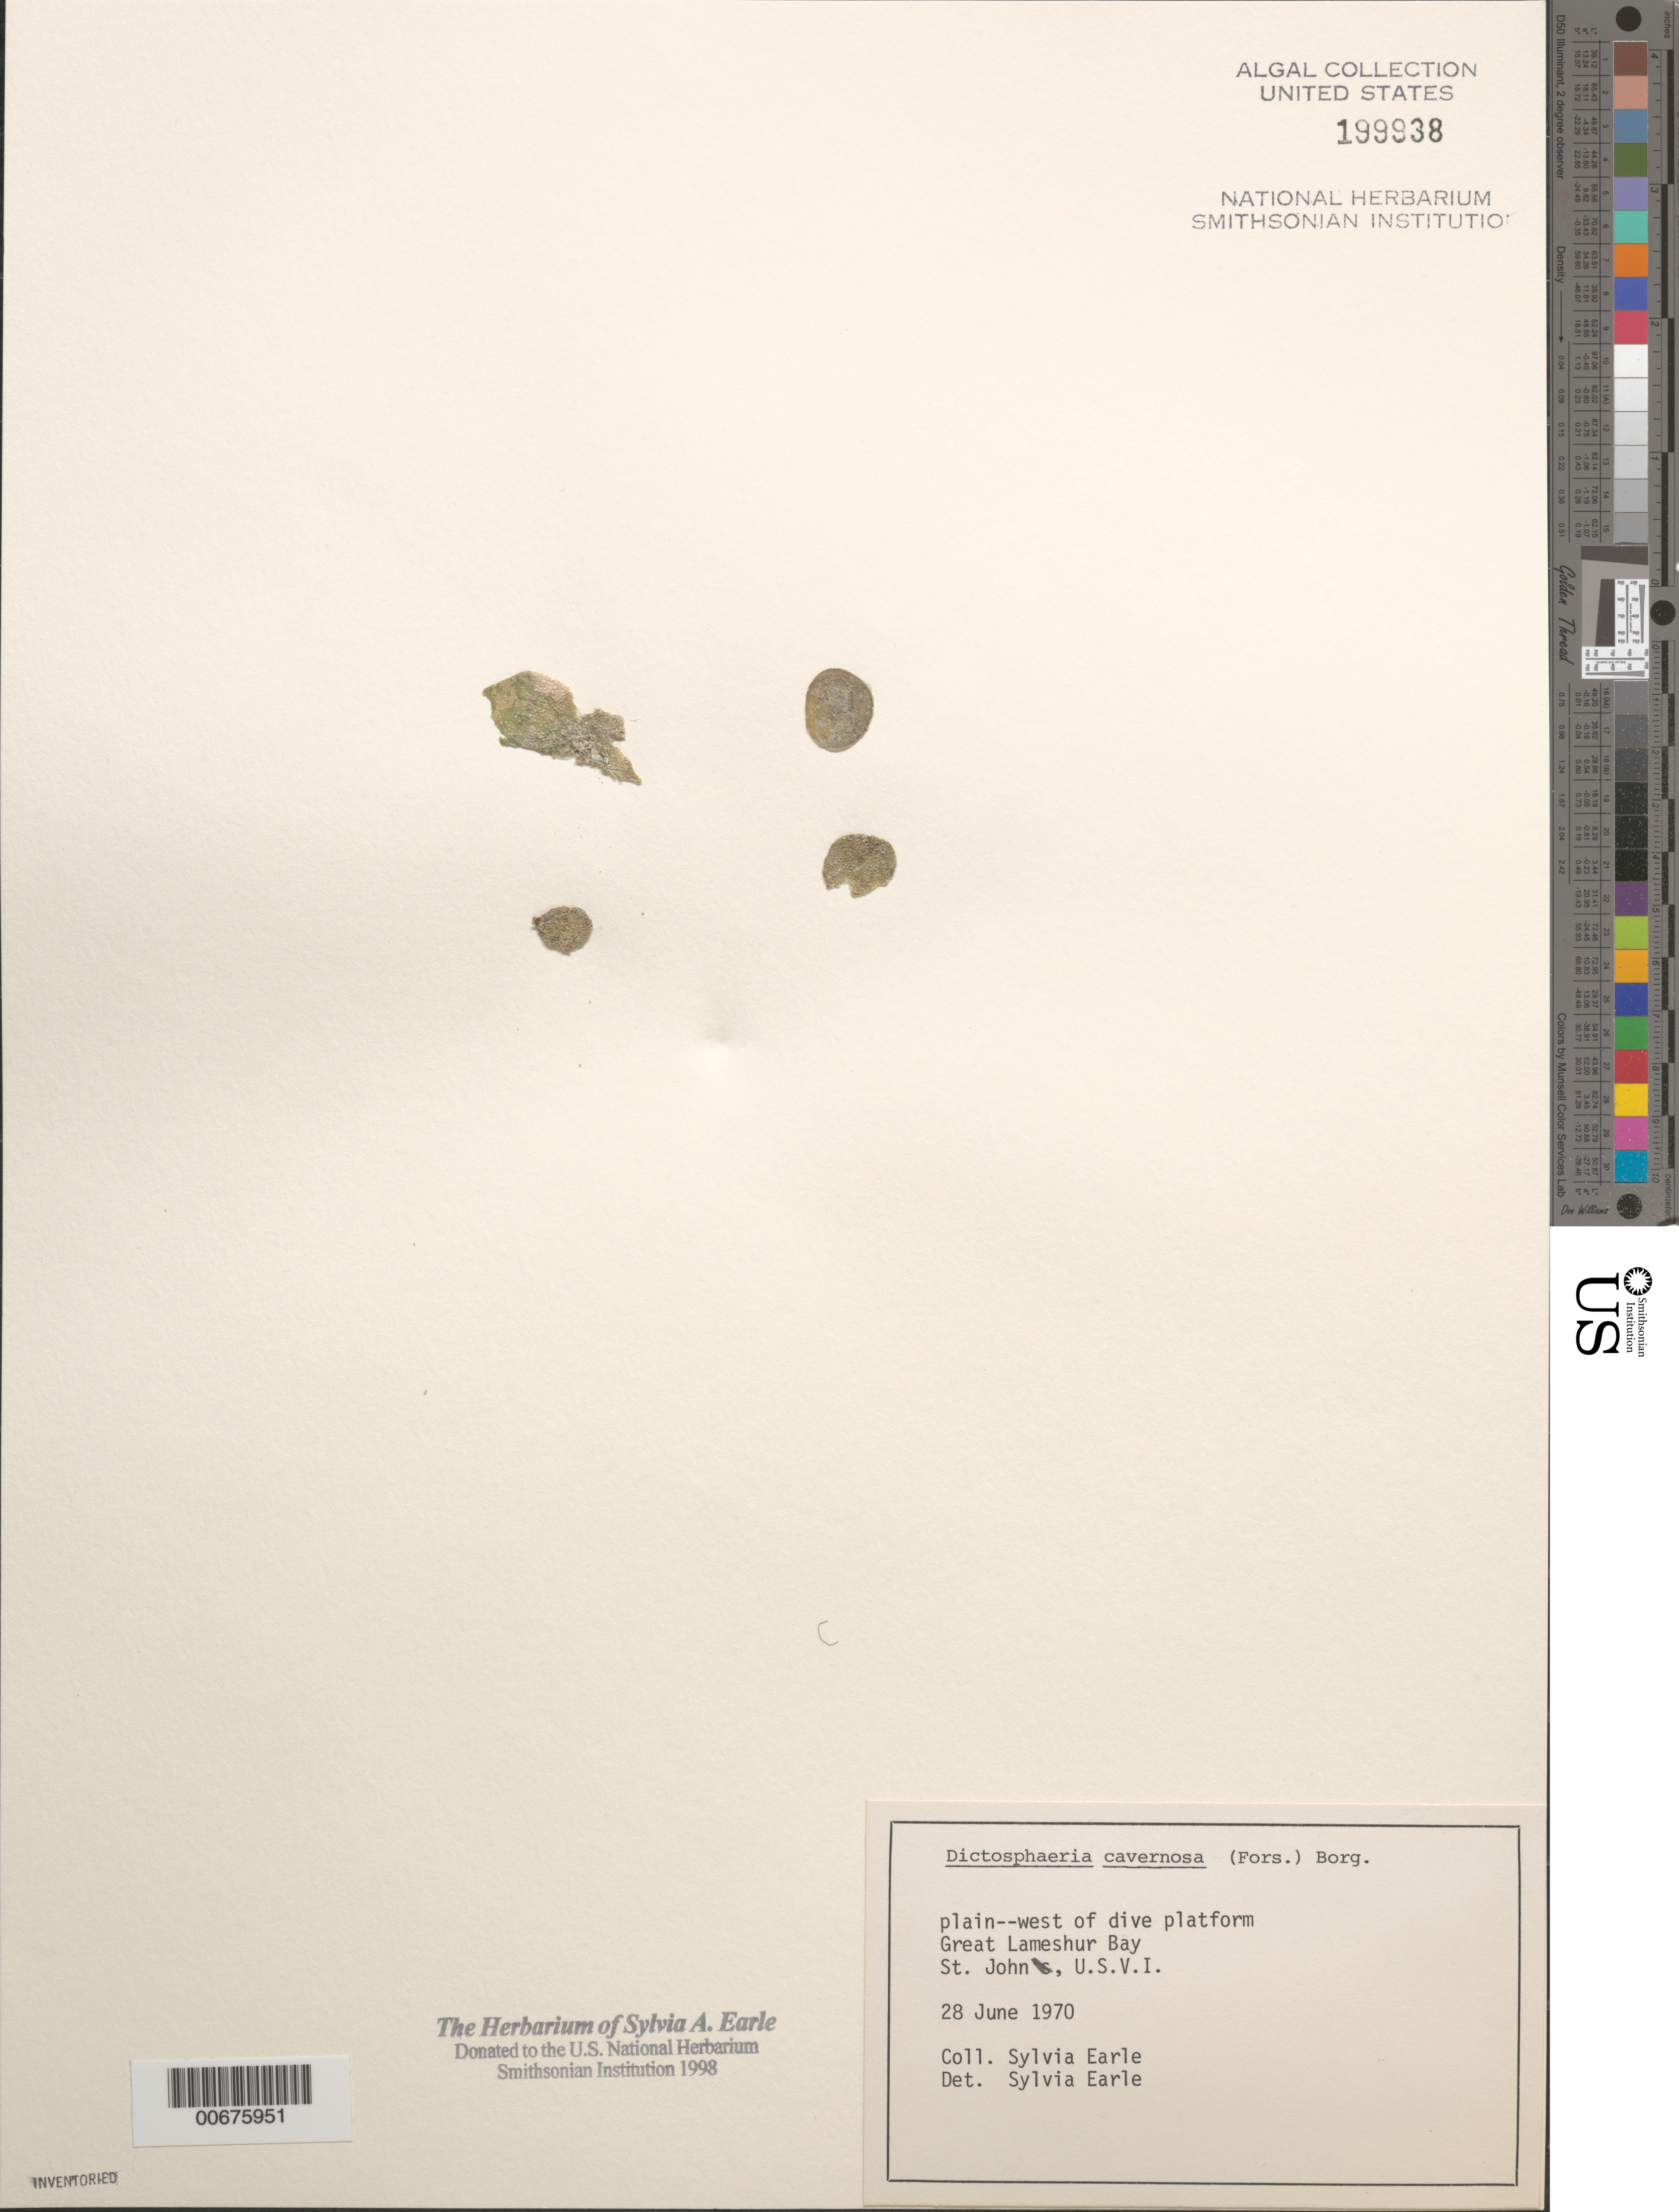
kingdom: Plantae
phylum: Chlorophyta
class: Ulvophyceae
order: Siphonocladales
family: Siphonocladaceae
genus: Dictyosphaeria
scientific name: Dictyosphaeria cavernosa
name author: (Forssk.) Børgesen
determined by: Earle, S. A.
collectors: S. A. Earle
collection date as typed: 28 Jun 1970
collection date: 1970-06-28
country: U.S. Virgin Islands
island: St. John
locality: Great Lameshur Bay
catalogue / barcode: US 199938